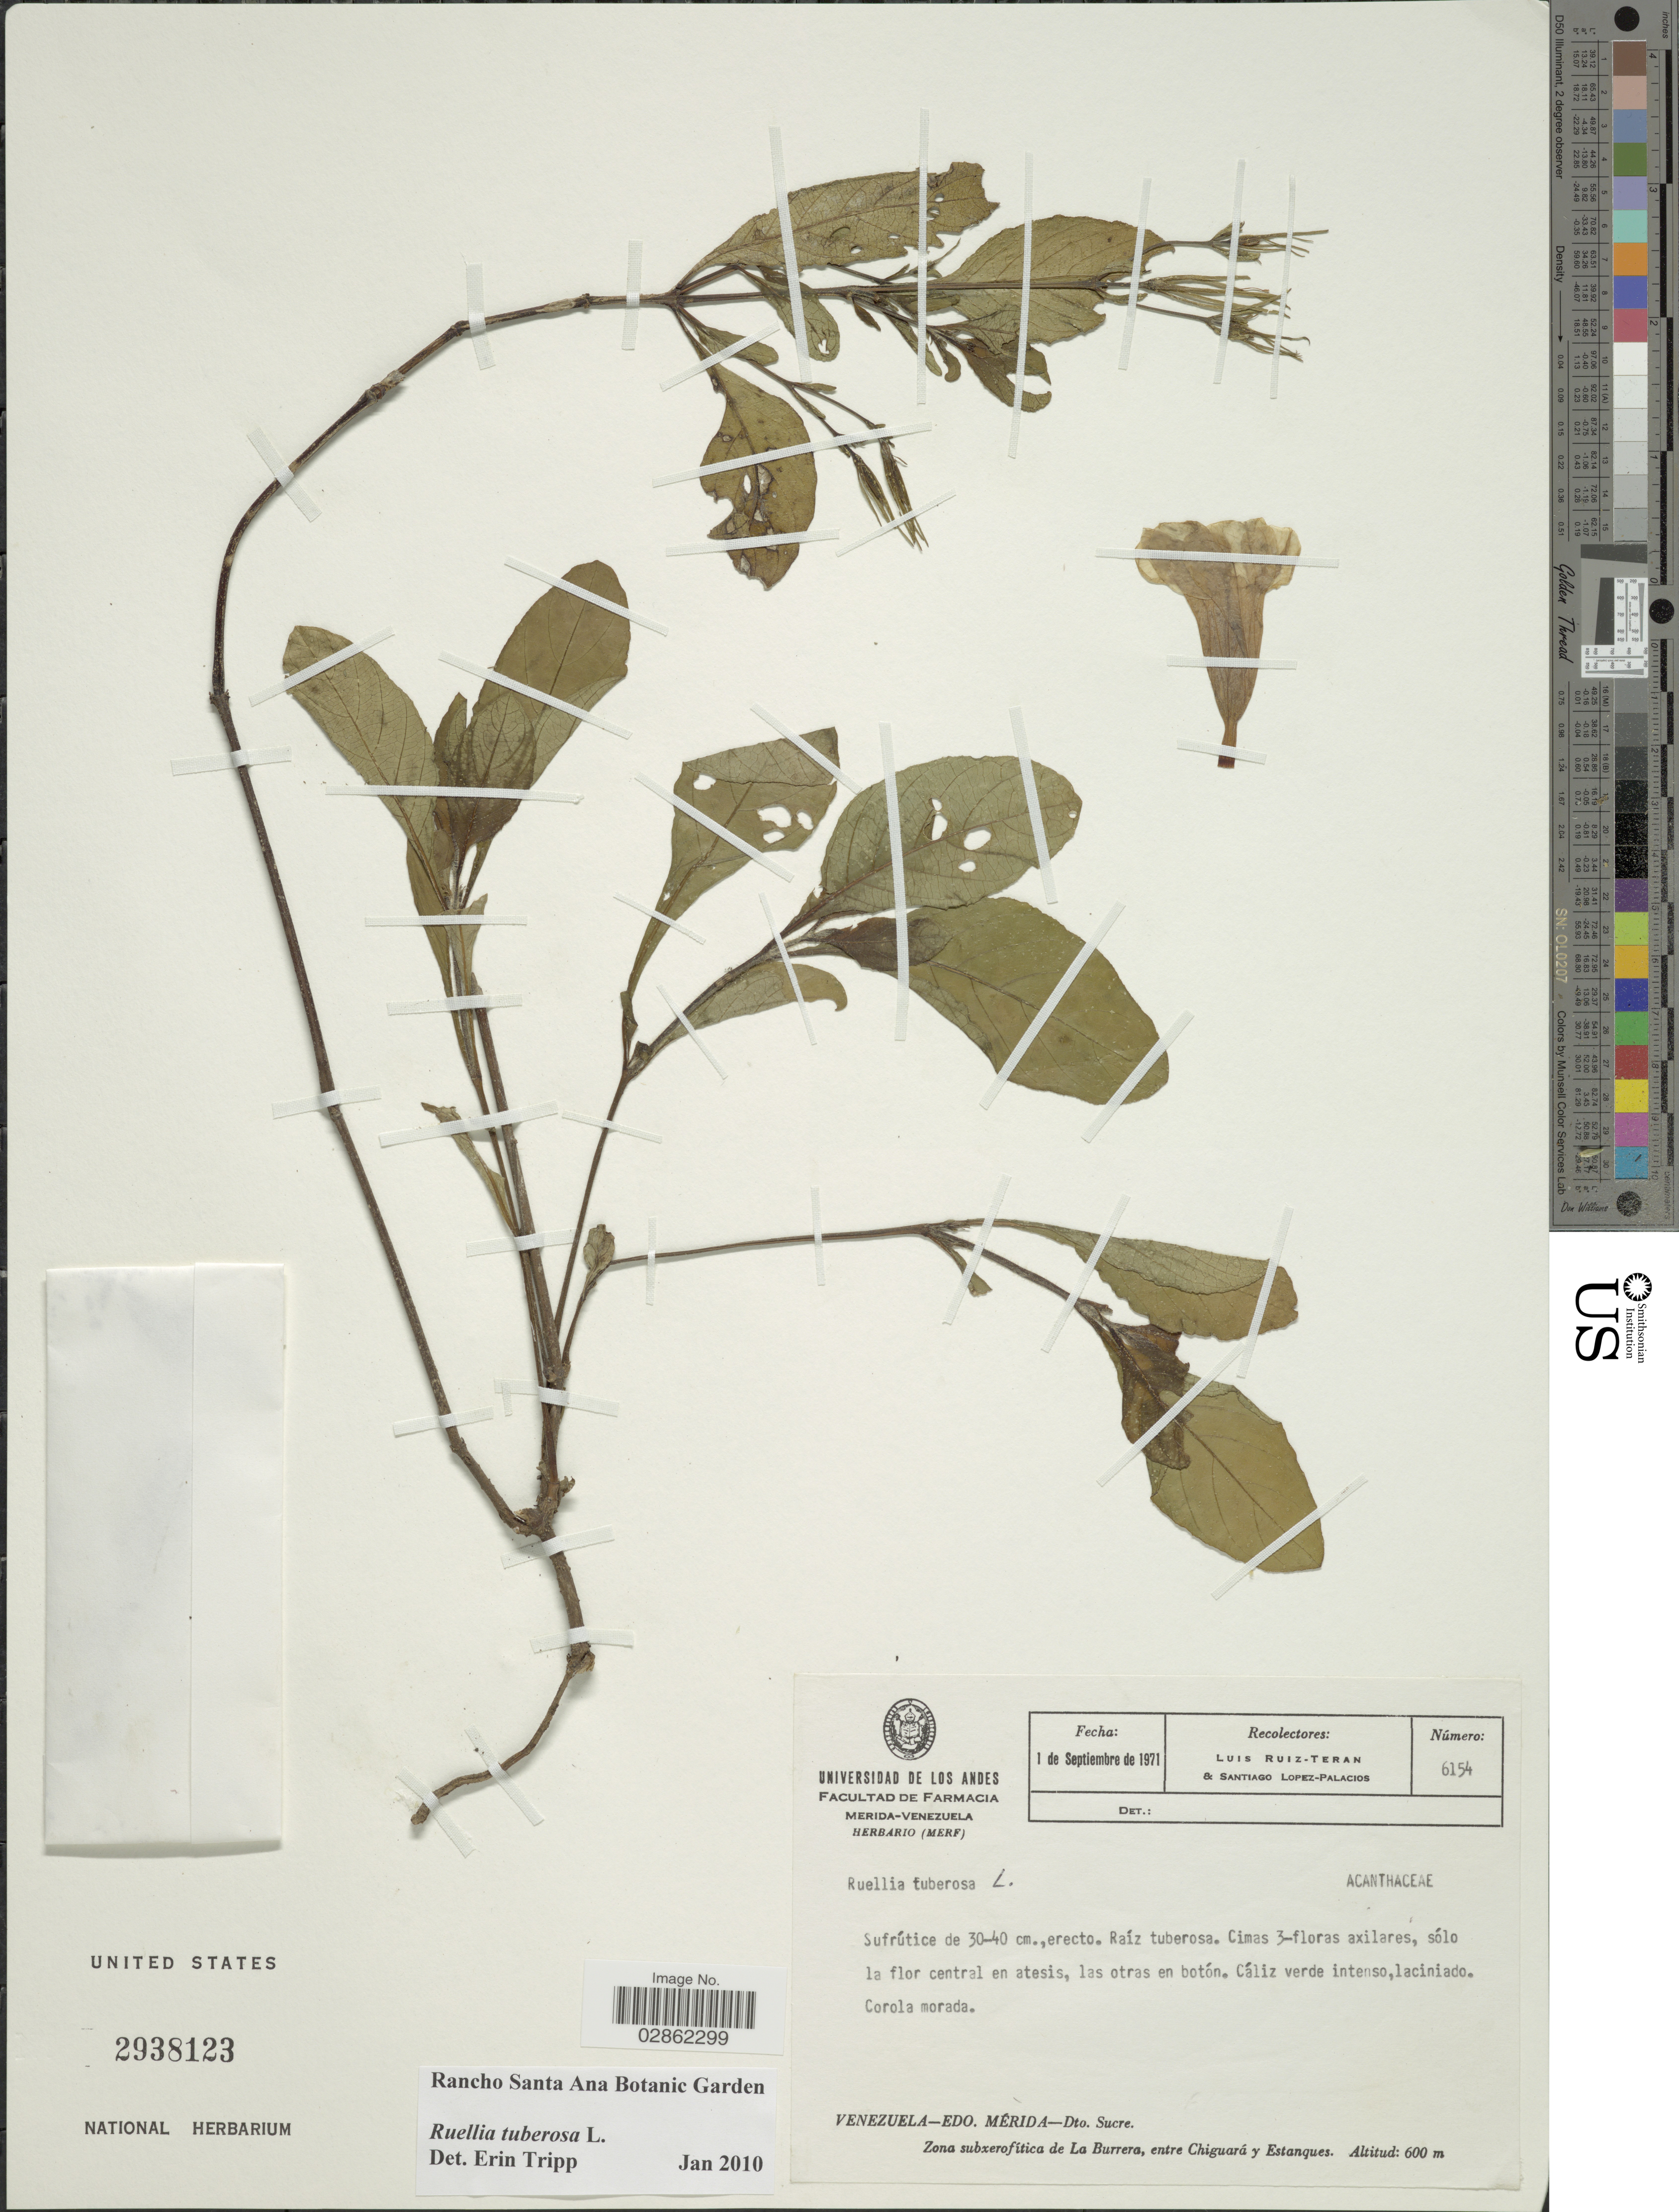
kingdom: Plantae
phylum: Tracheophyta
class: Magnoliopsida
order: Lamiales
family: Acanthaceae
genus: Ruellia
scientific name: Ruellia tuberosa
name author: L.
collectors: L. E. Ruíz-Terán & S. López-Palacios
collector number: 6154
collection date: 1971-09-01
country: Venezuela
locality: Edo. Merida-Dto. Sucre, Zona subxerofítica de La Burrera, entre Chiguará y Estanques.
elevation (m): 600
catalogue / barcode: US 2938123